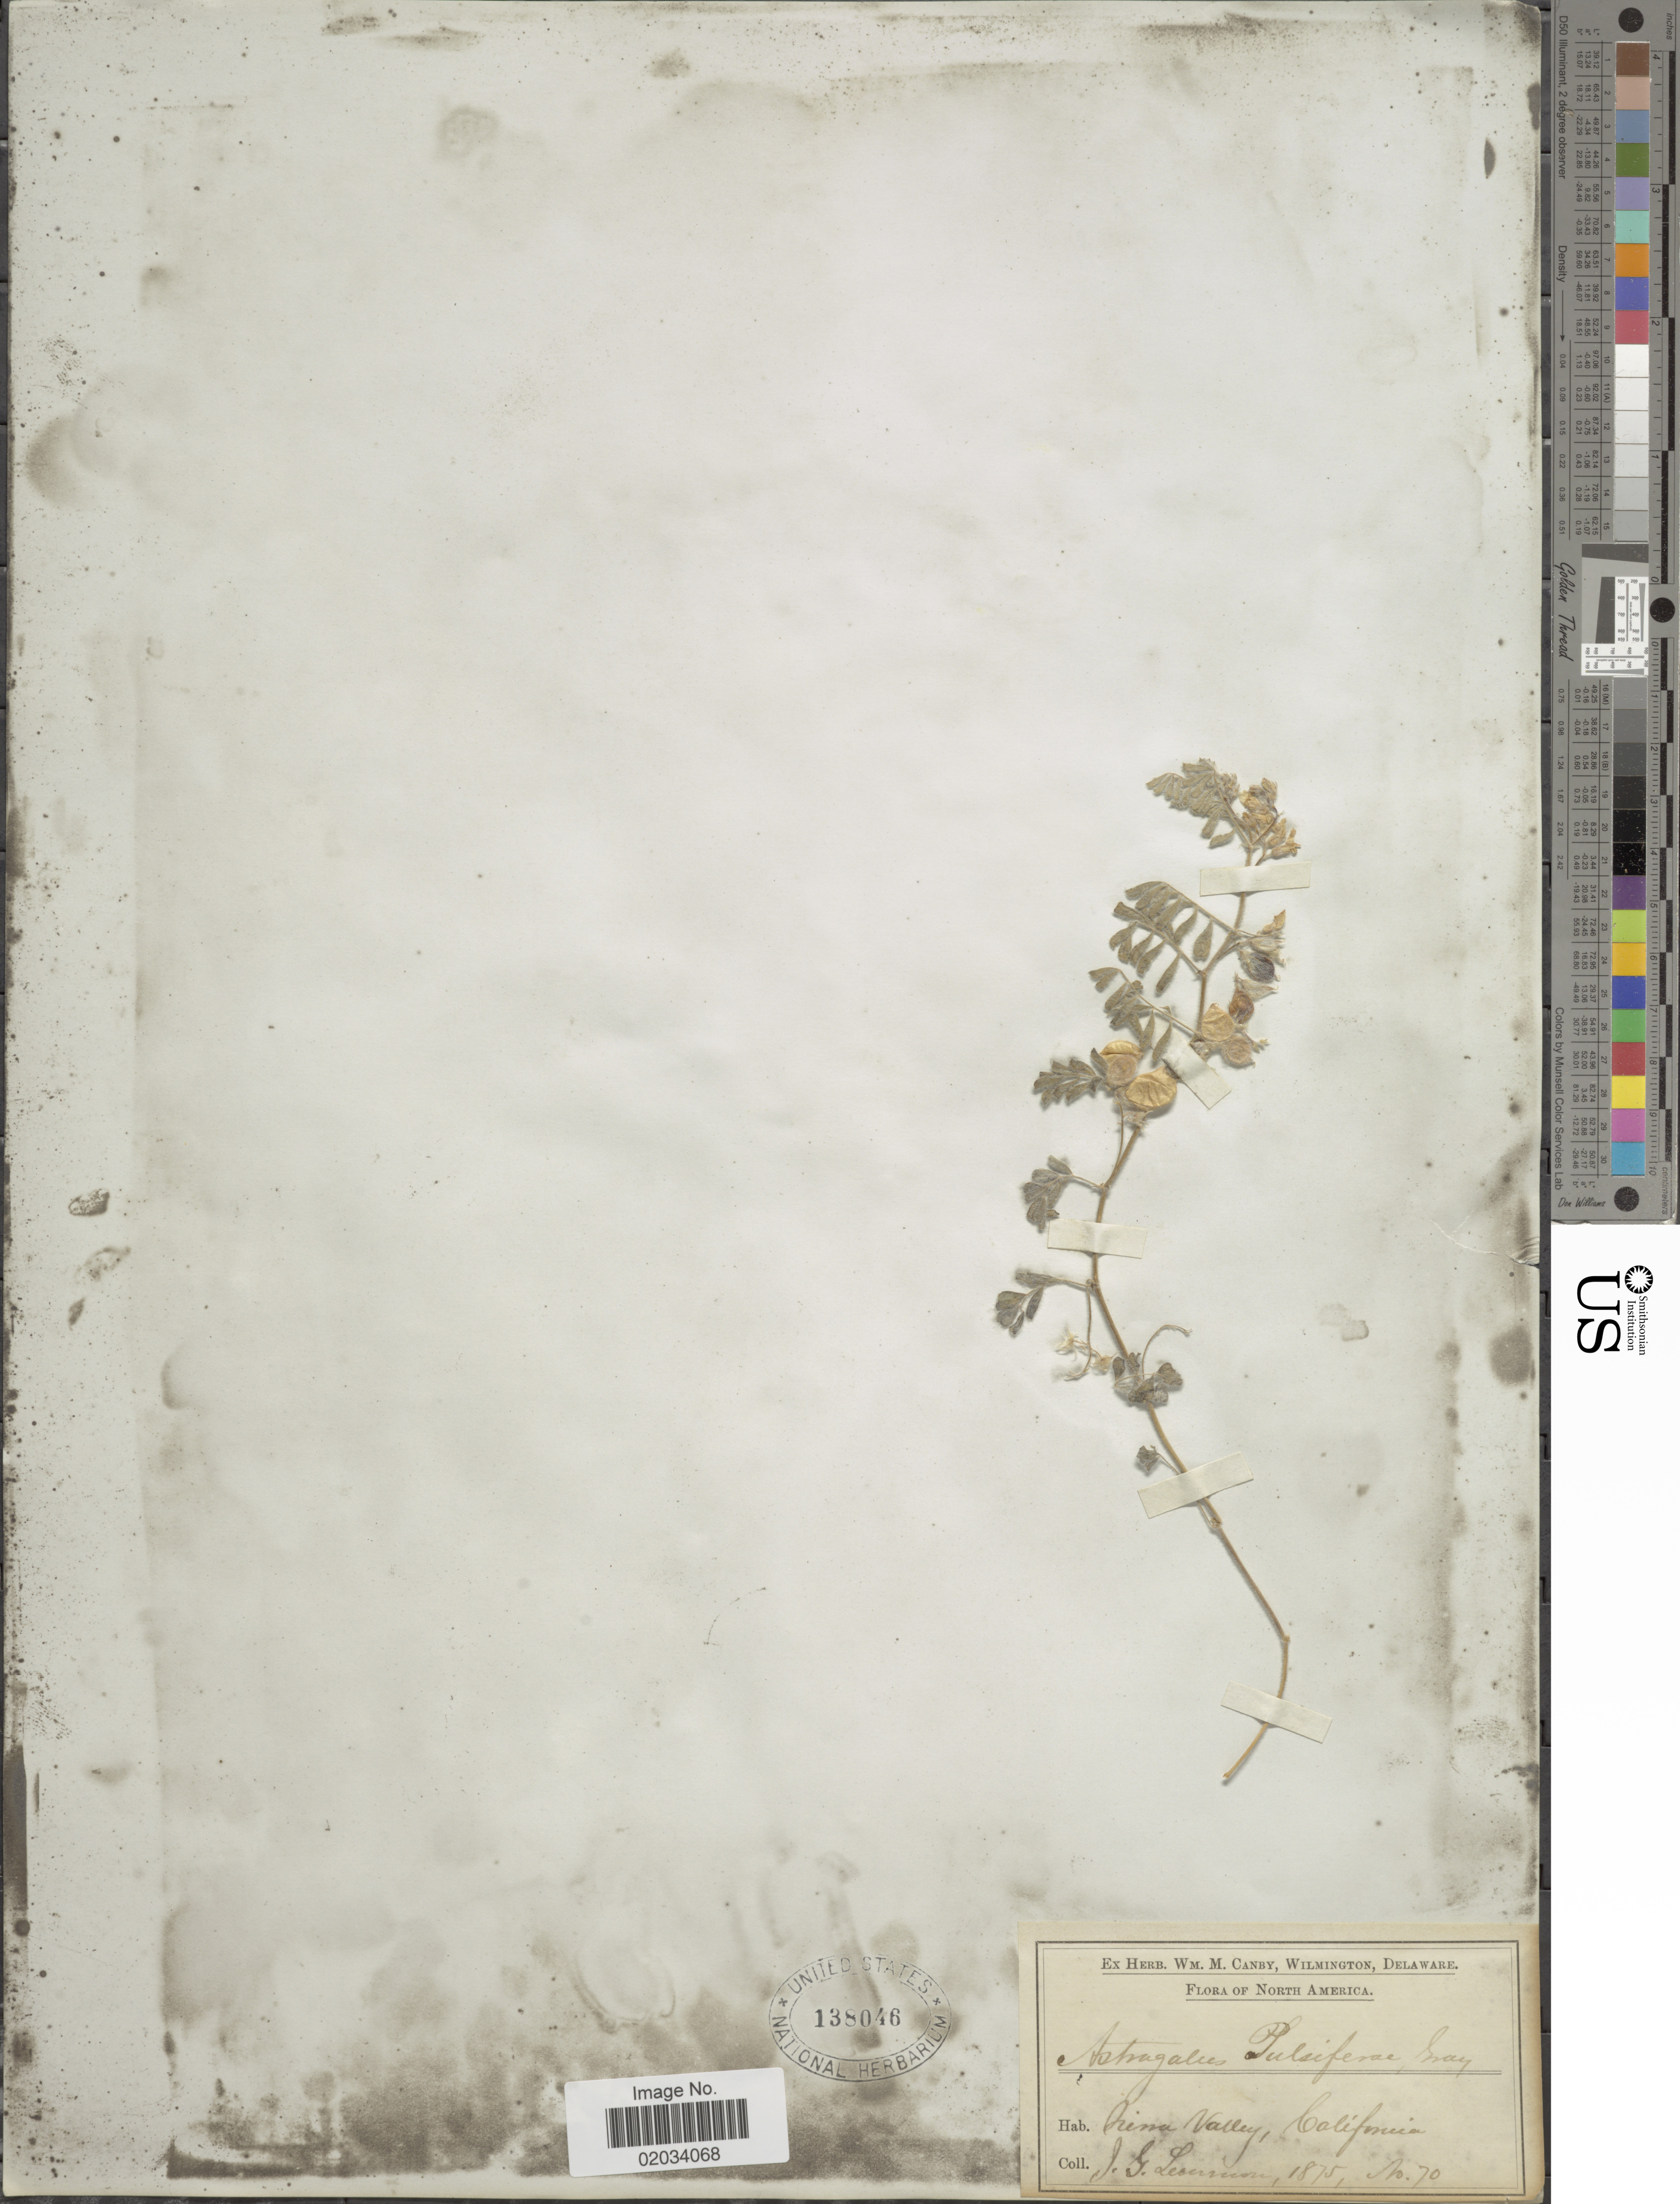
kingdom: Plantae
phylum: Tracheophyta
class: Magnoliopsida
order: Fabales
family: Fabaceae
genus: Astragalus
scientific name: Astragalus pulsiferae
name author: A. Gray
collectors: J. Lemmon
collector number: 70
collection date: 1875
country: United States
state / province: California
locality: Sierra Valley, California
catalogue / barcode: US 138046